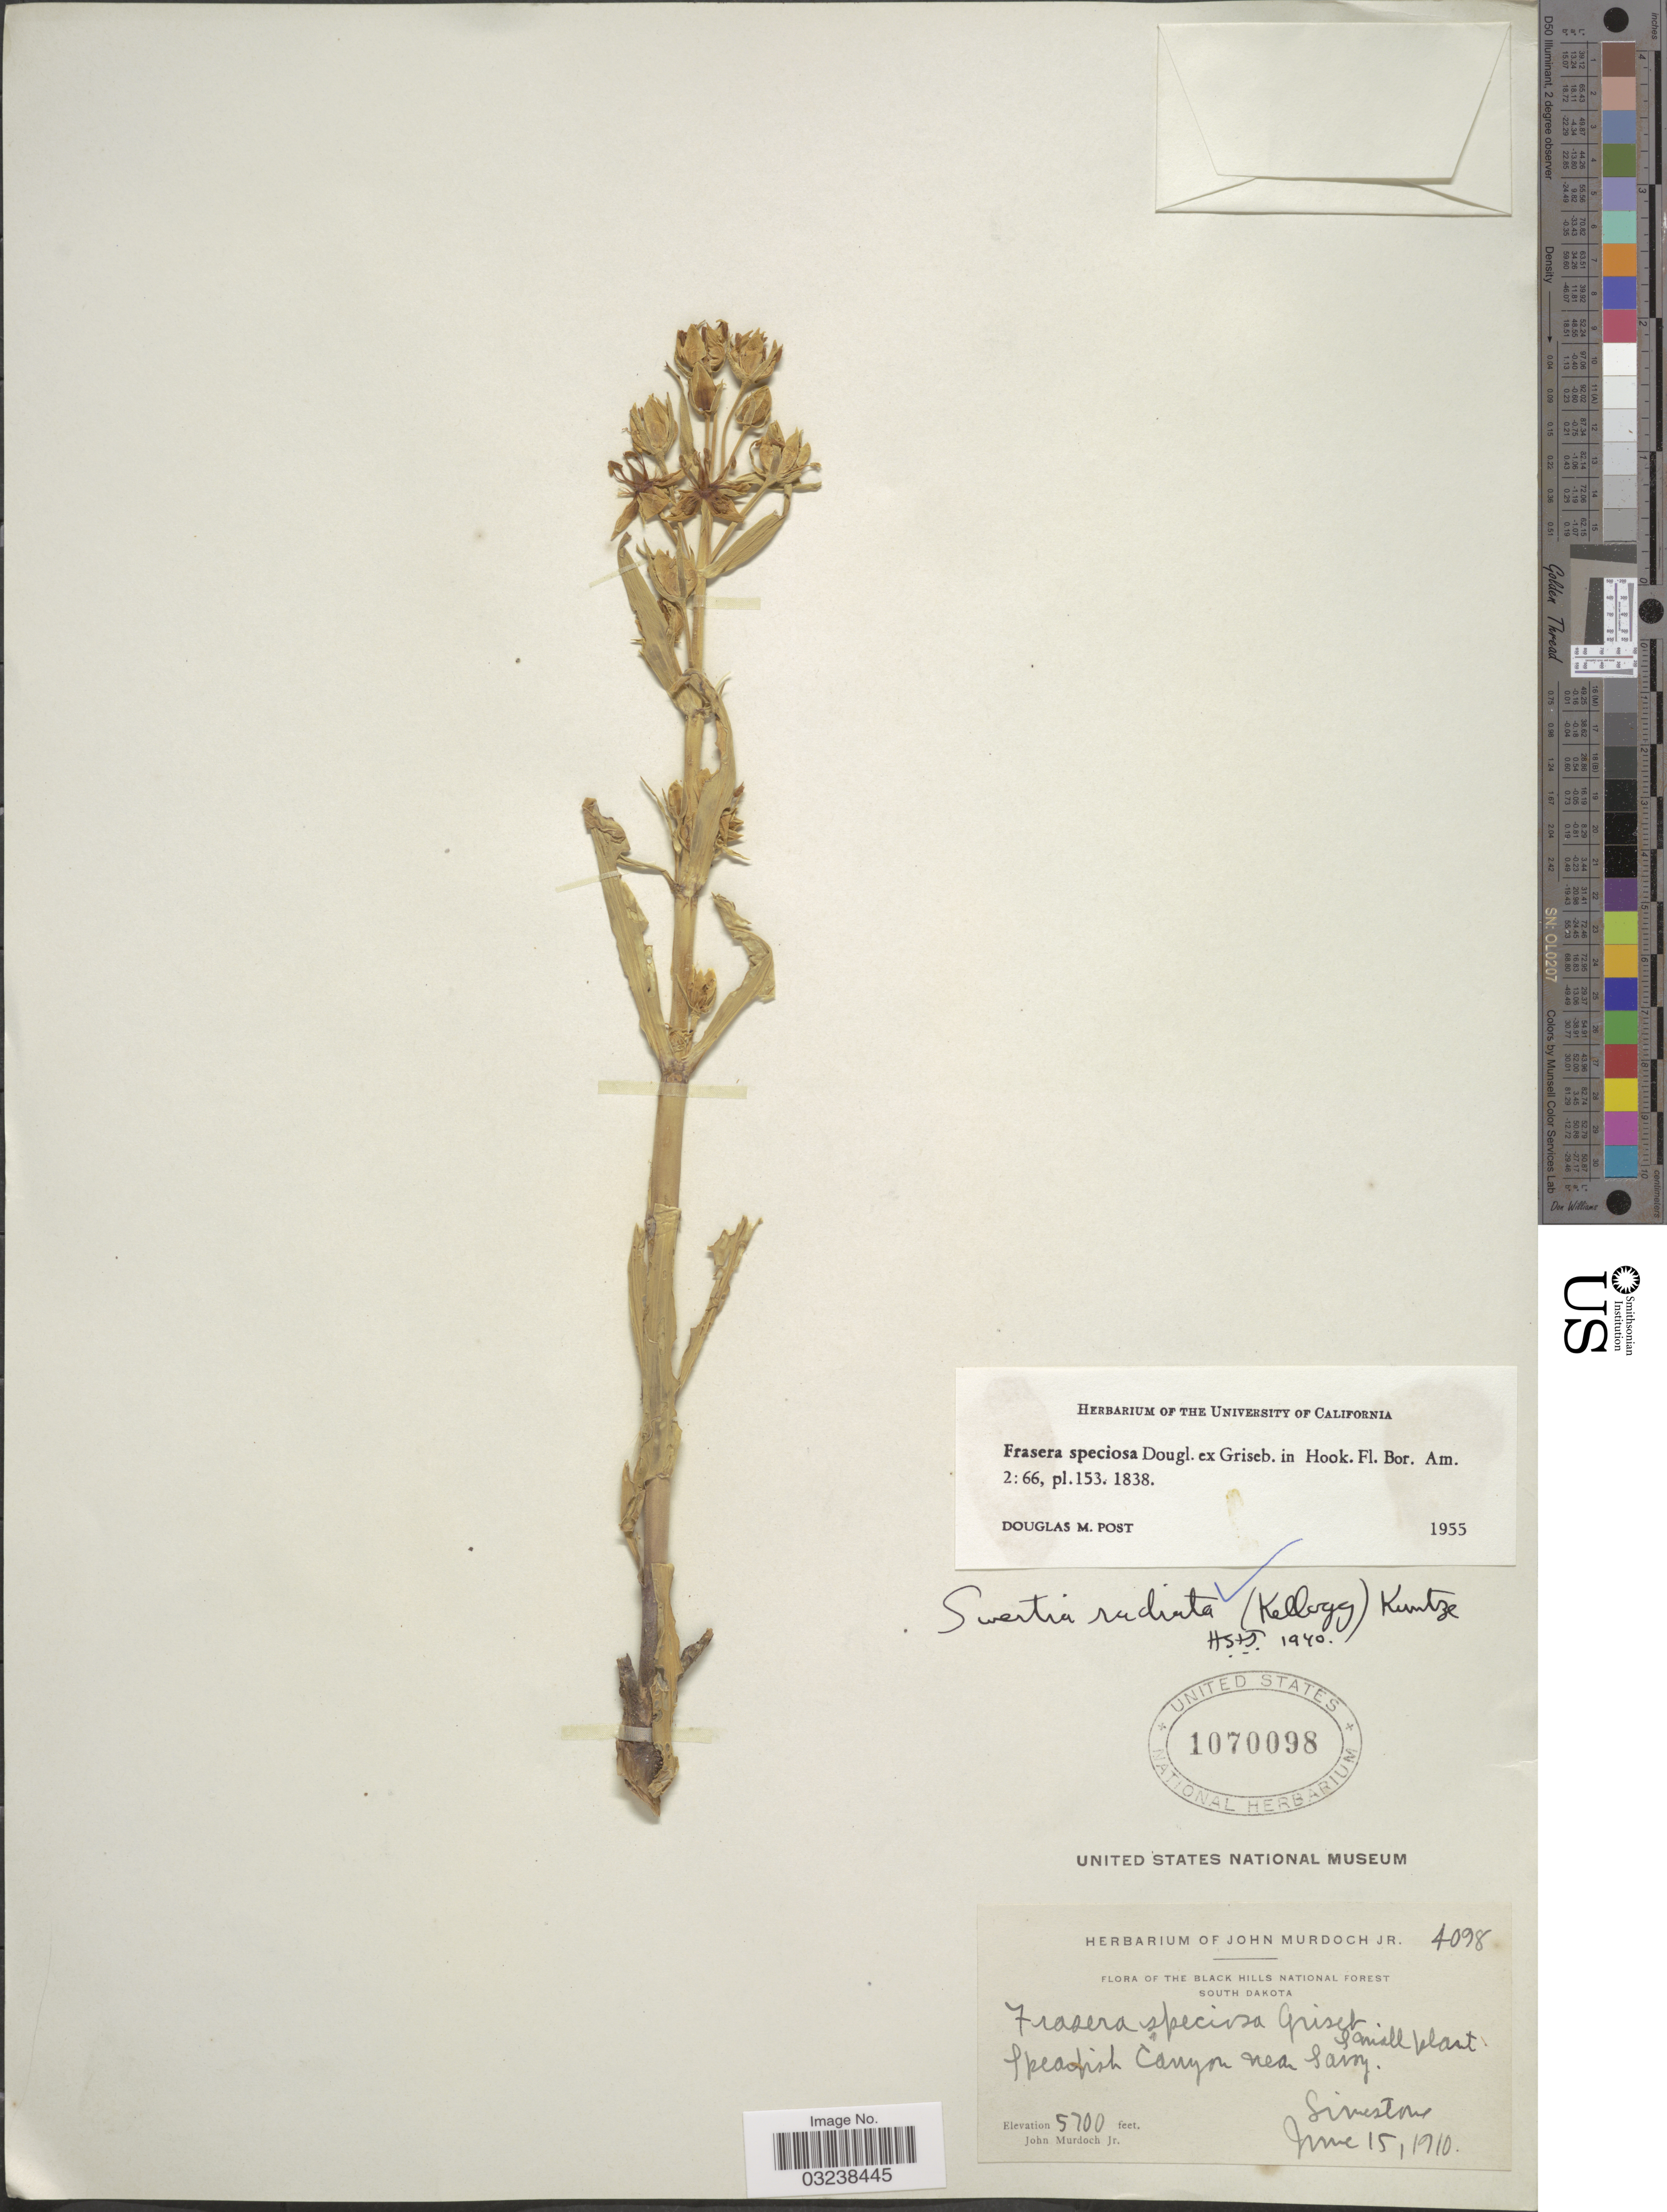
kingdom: Plantae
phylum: Tracheophyta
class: Magnoliopsida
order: Gentianales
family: Gentianaceae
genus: Swertia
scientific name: Swertia radiata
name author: (Kellogg) Kuntze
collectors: J. Murdoch Jr.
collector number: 4098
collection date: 1910-06-15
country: United States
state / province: South Dakota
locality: The Black Hills National Forest. Spearfish Canyon near Savoy. Limestone.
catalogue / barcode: US 1070098